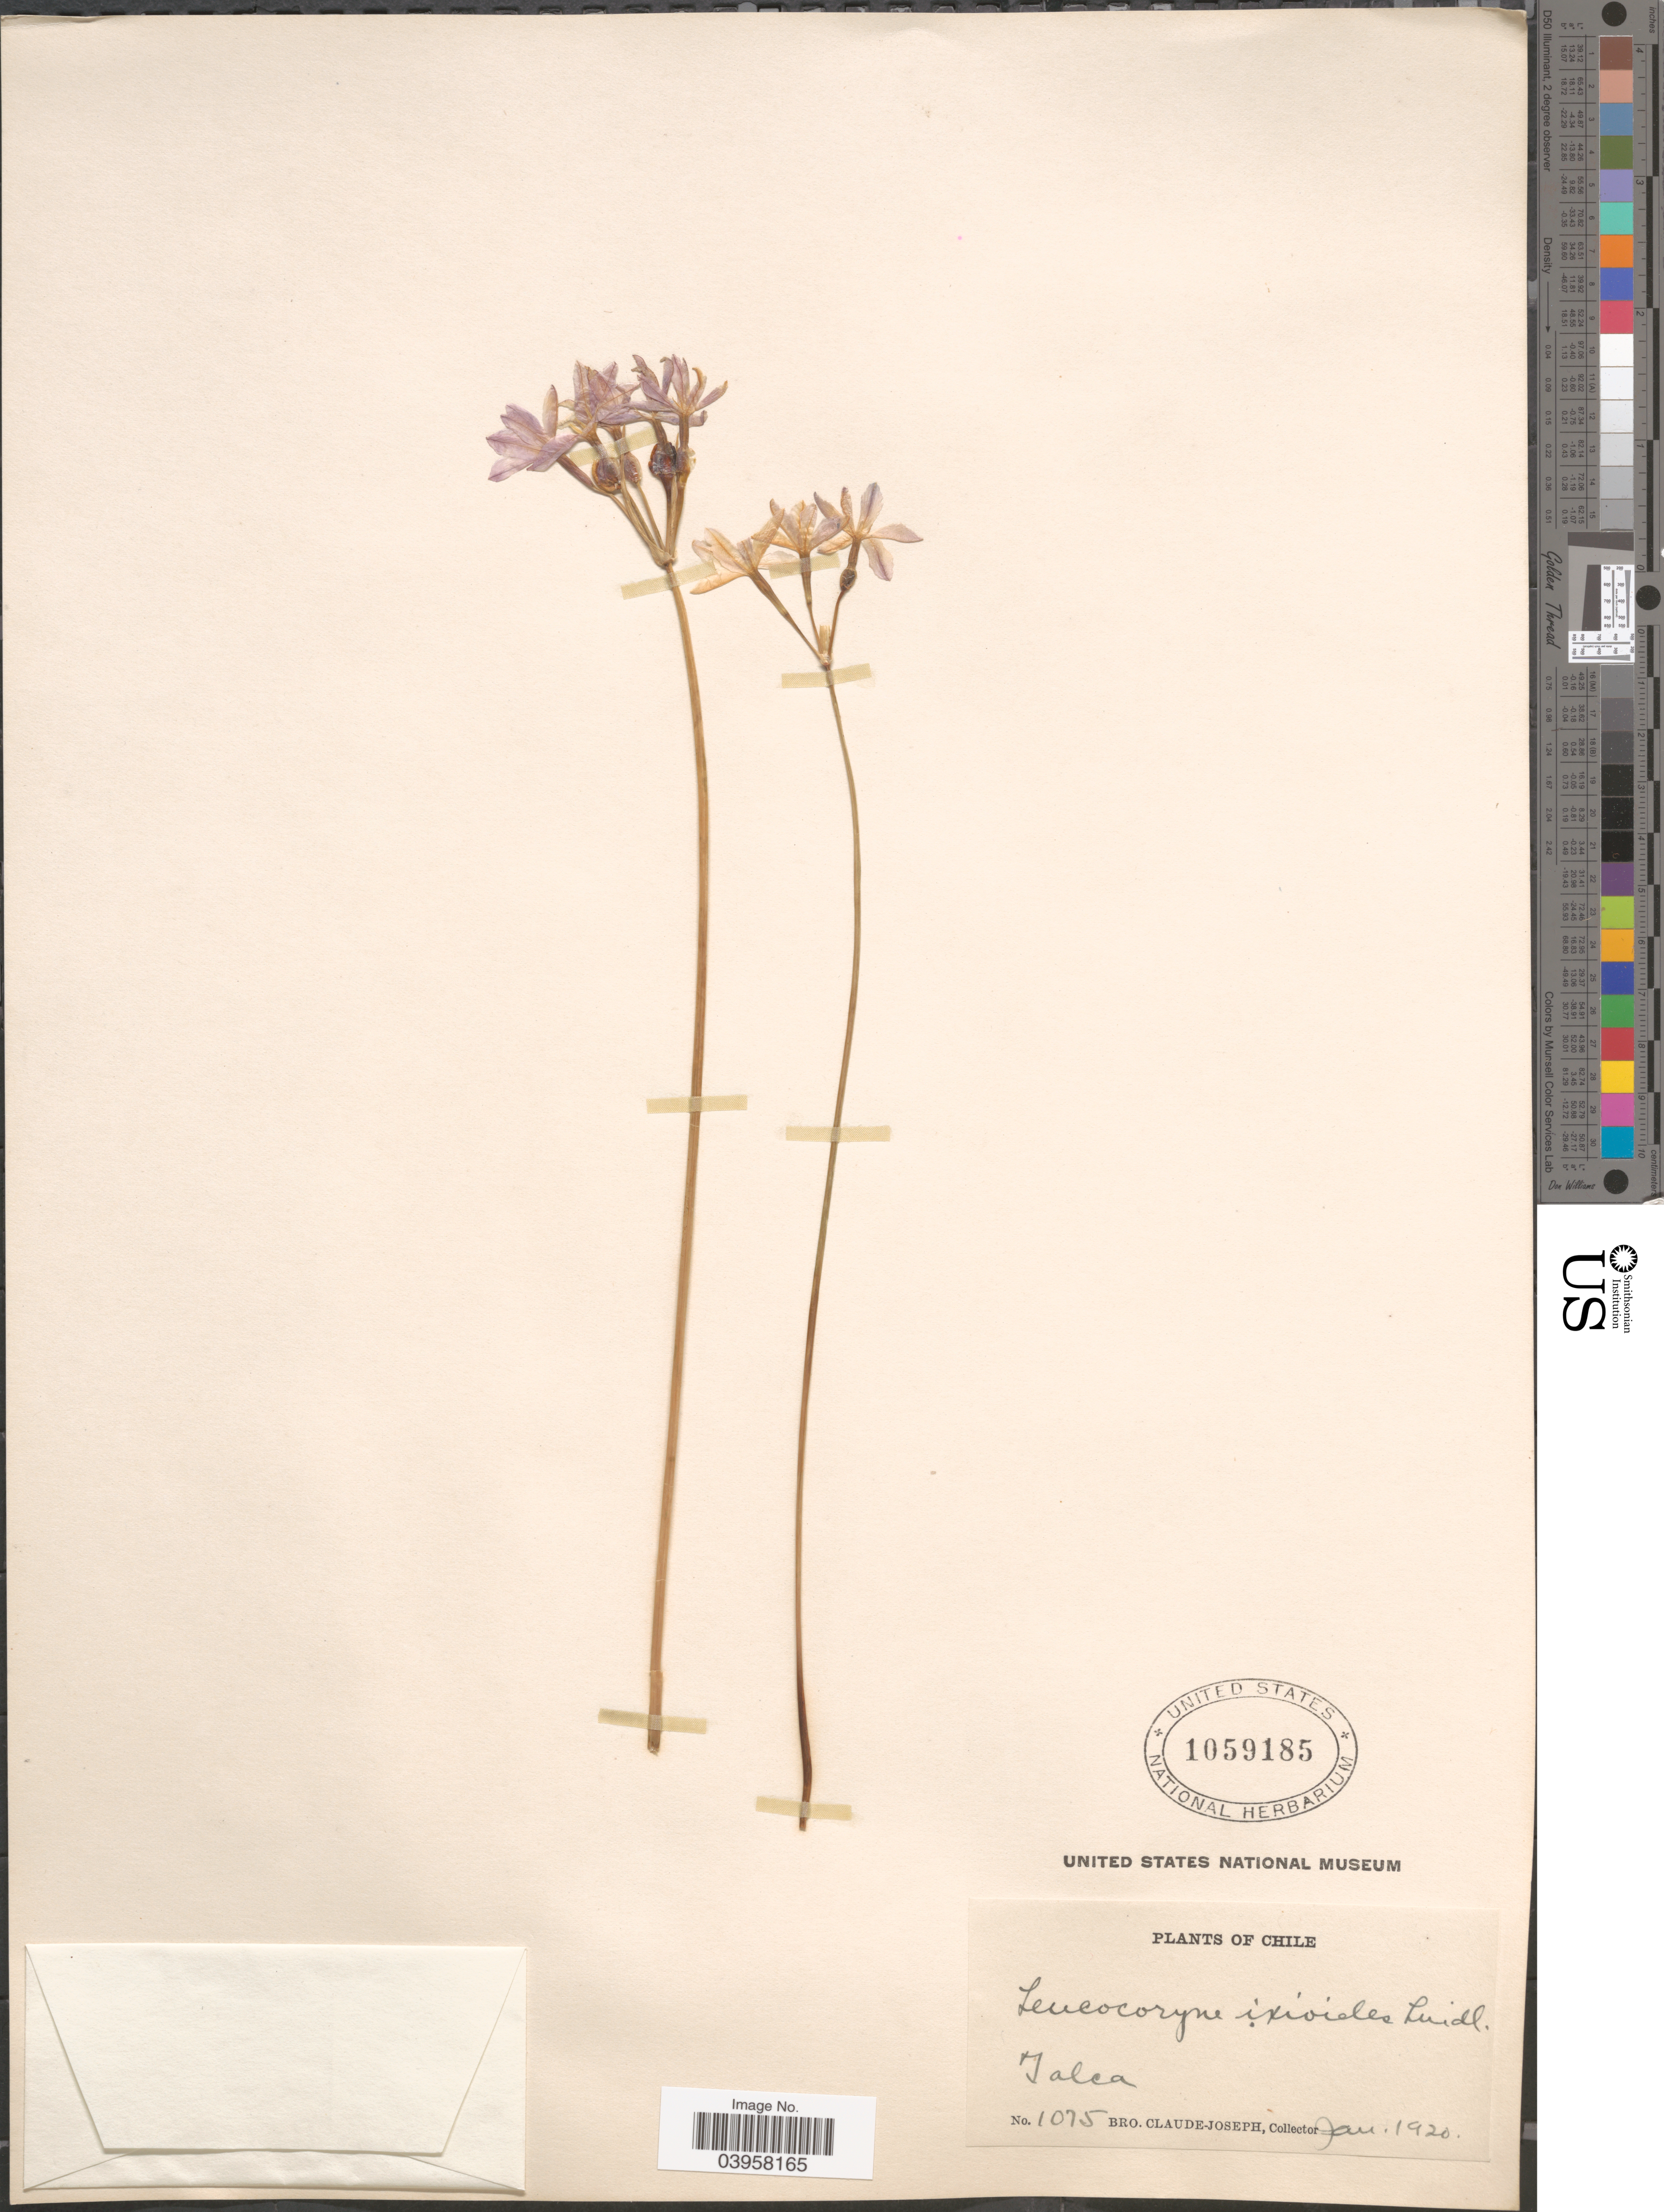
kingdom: Plantae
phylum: Tracheophyta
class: Liliopsida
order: Asparagales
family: Amaryllidaceae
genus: Leucocoryne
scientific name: Leucocoryne ixioides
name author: Lindl.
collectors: Bro. Claude-Joseph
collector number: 1075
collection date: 1920-01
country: Chile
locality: Talca.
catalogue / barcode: US 1059185